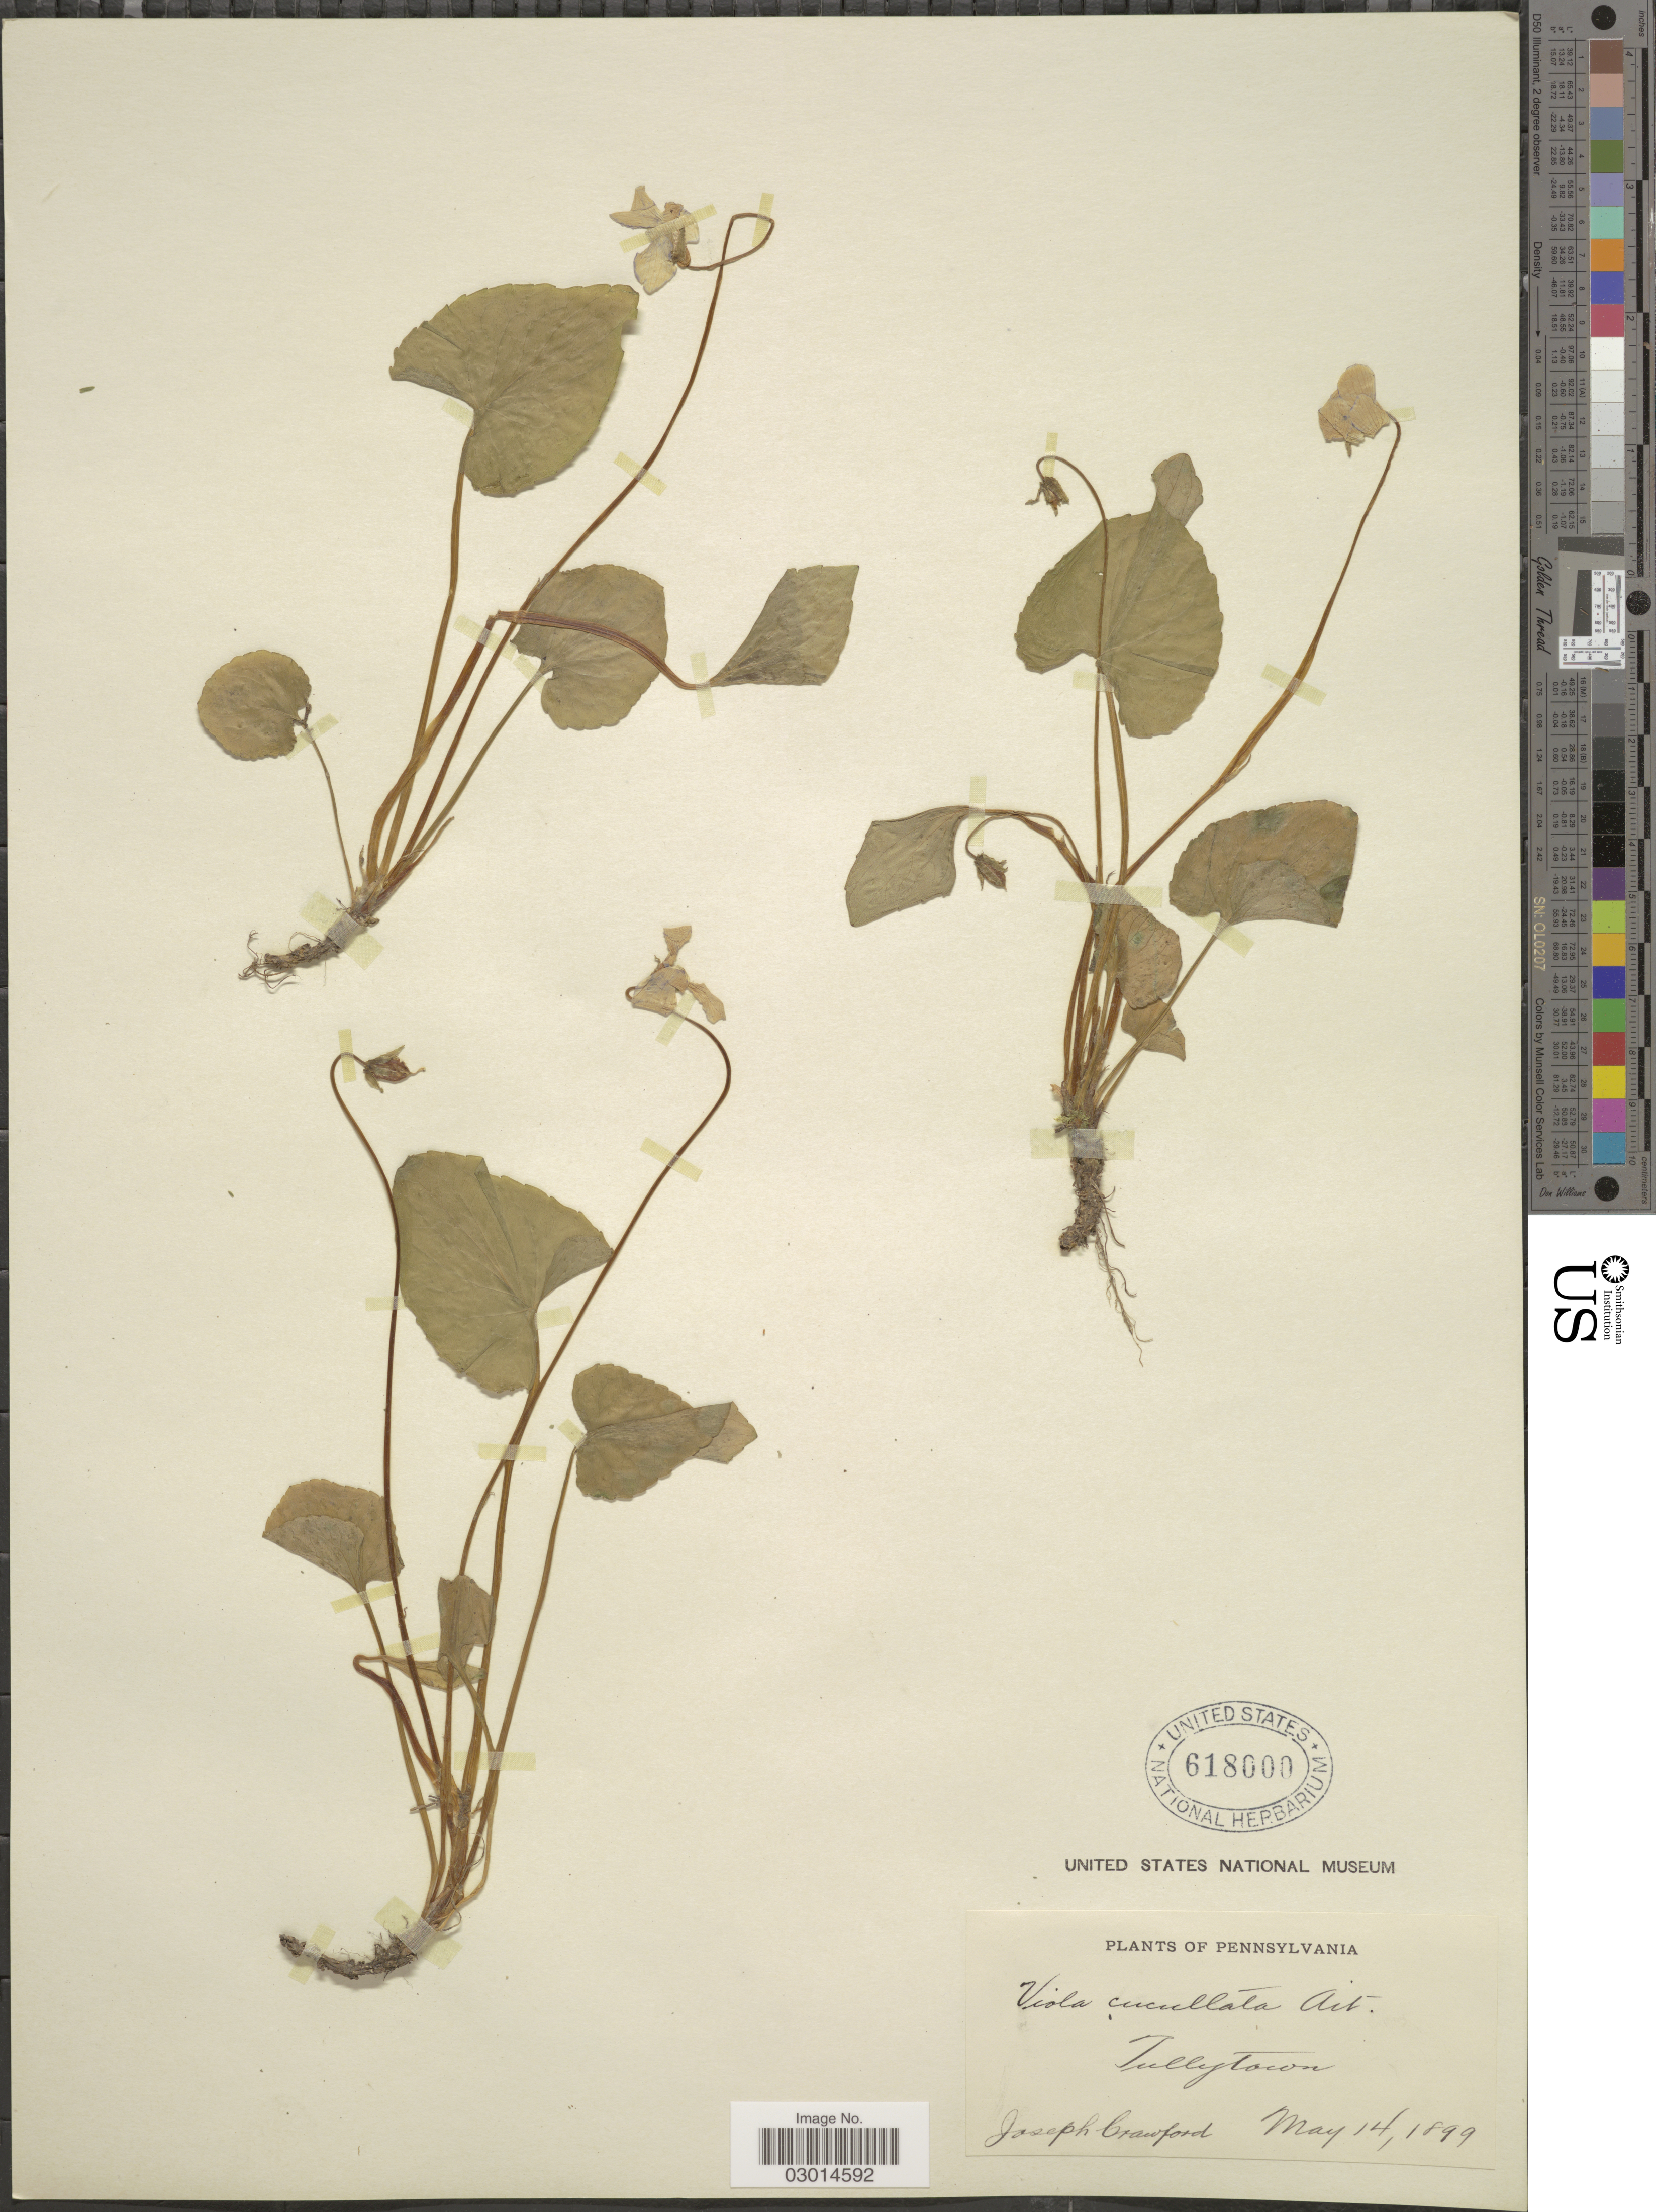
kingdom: Plantae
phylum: Tracheophyta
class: Magnoliopsida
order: Malpighiales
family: Violaceae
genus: Viola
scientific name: Viola cucullata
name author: Aiton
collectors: J. Crawford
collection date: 1899-05-14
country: United States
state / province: Pennsylvania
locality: Tullytown.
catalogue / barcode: US 618000